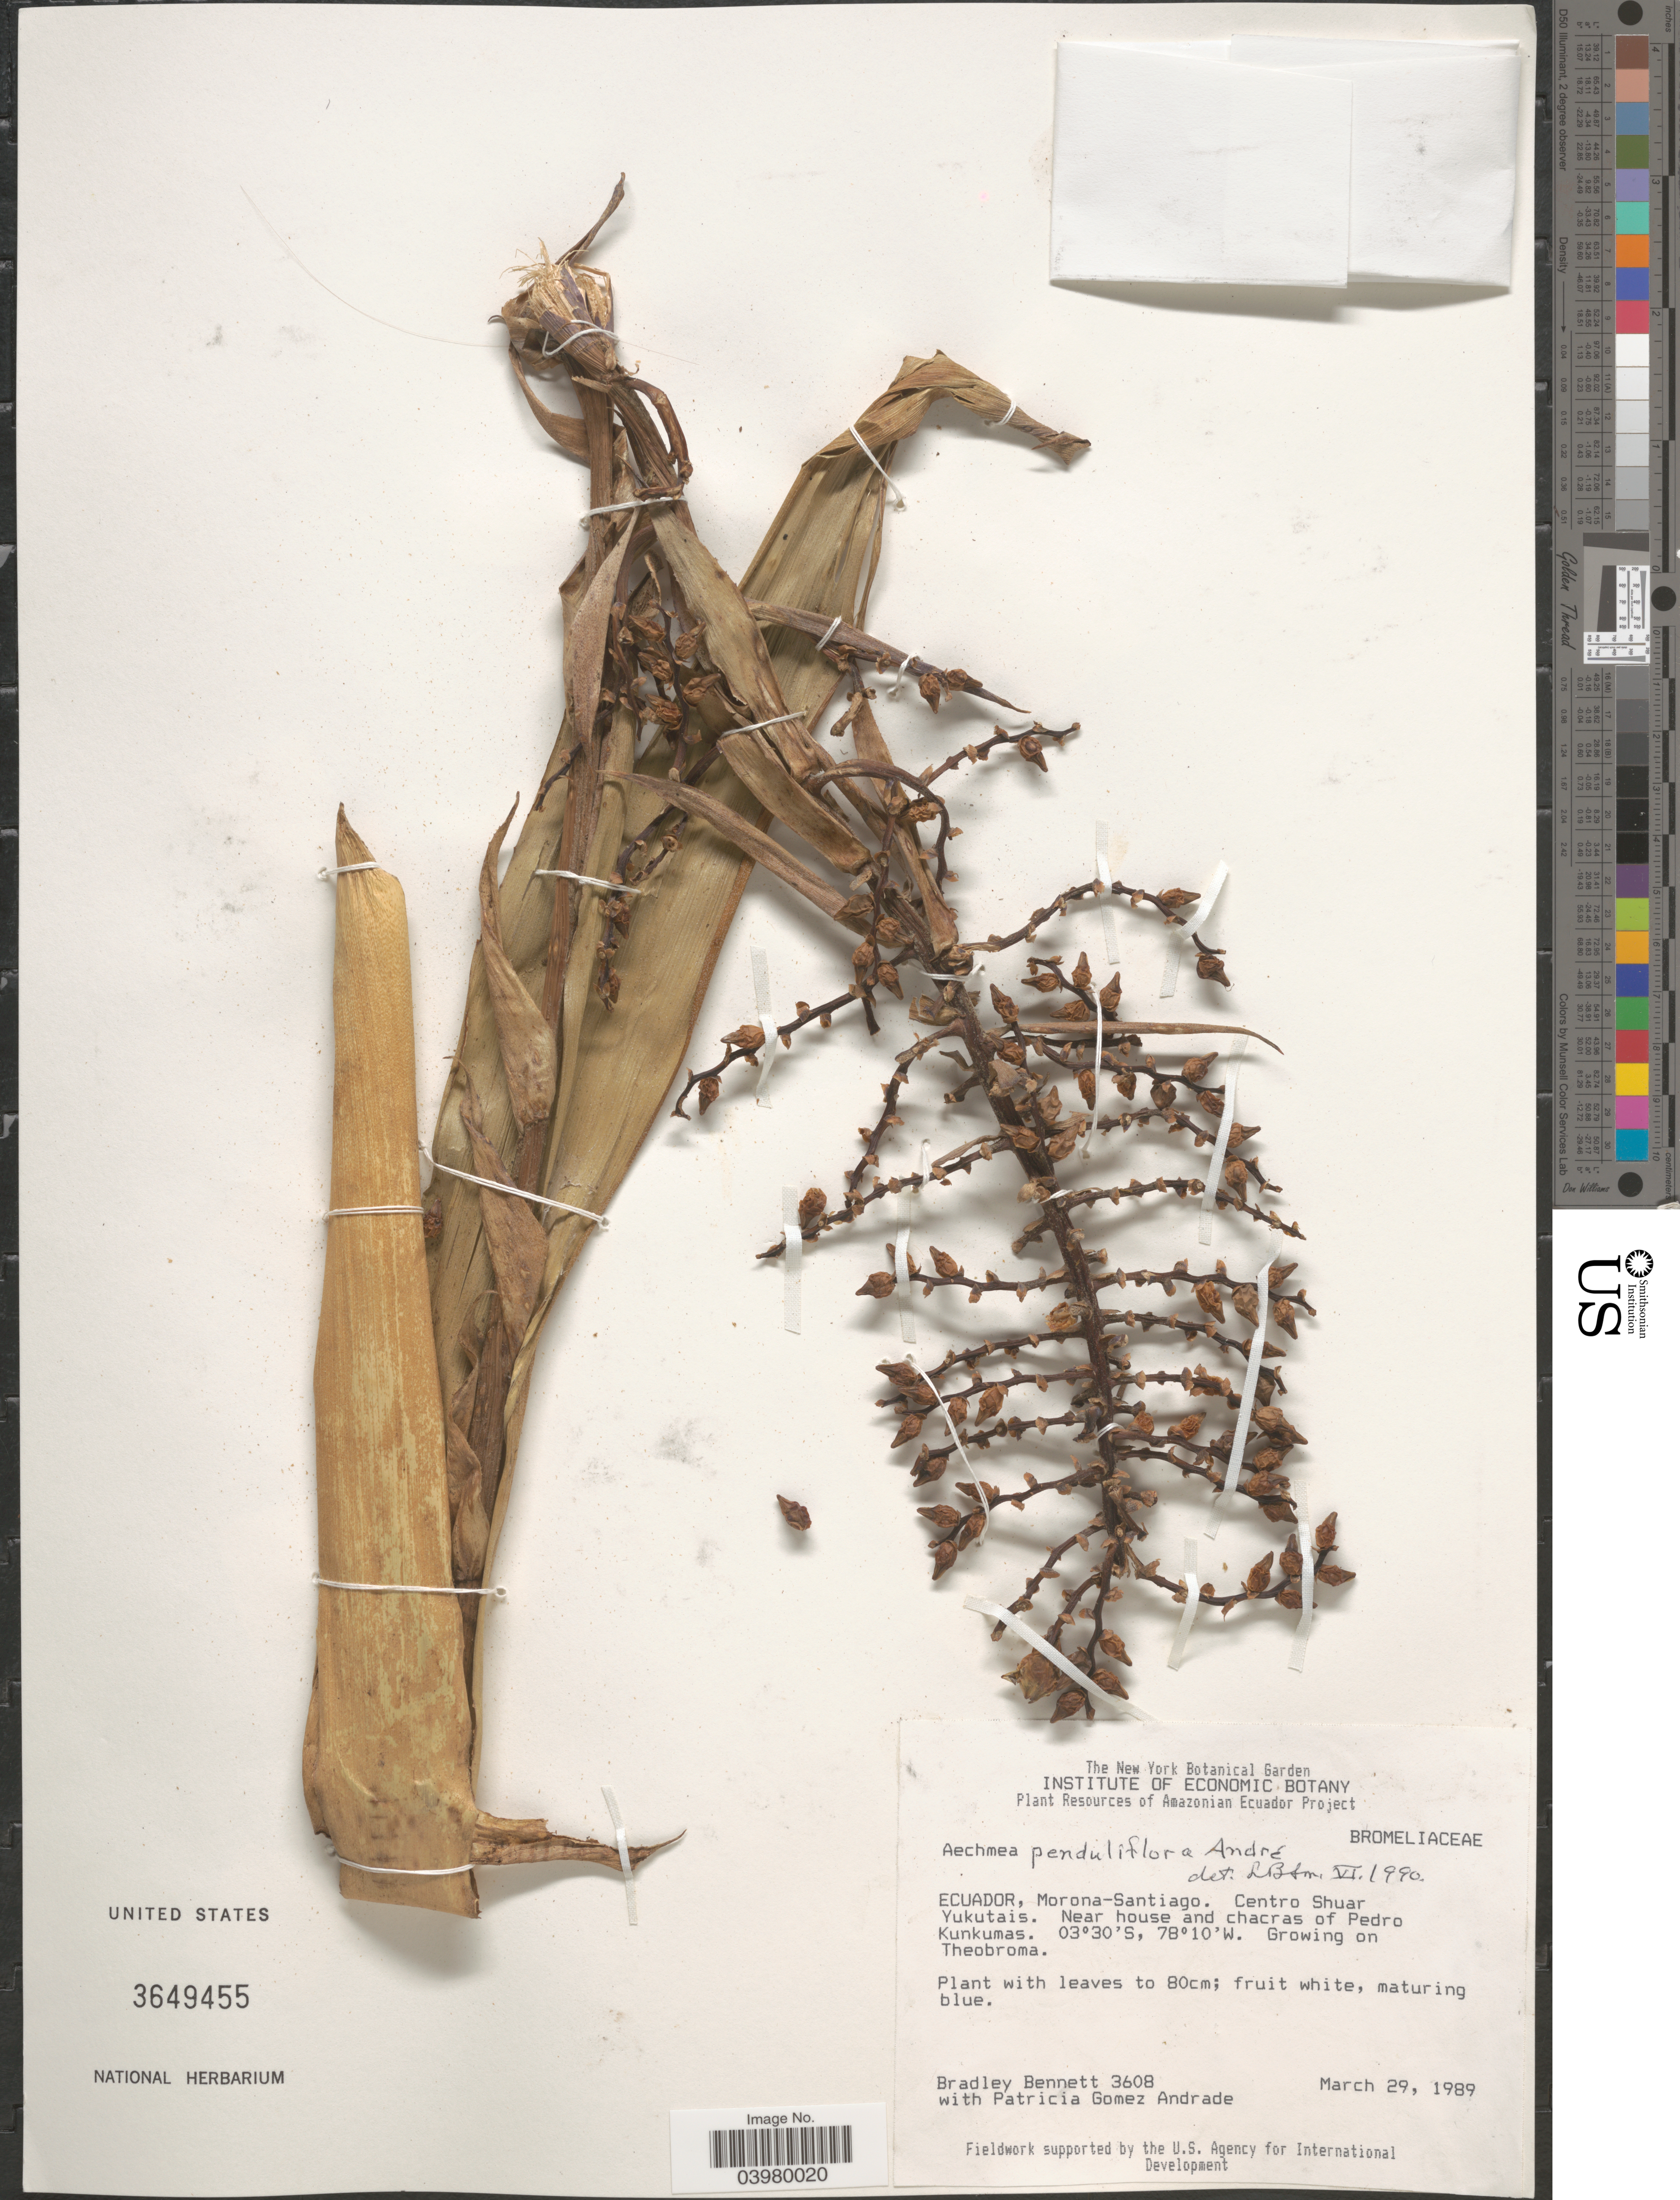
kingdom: Plantae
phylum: Tracheophyta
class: Liliopsida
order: Poales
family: Bromeliaceae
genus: Aechmea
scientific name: Aechmea penduliflora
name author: André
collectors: B. Bennett & P. Gomez Andrade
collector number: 3608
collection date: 1989-03-29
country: Ecuador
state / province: Morona-Santiago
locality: Centro Shuar Yukutais. Near house and chacras of Pedro Kunkumas. Growing in Theobroma.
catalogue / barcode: US 3649455